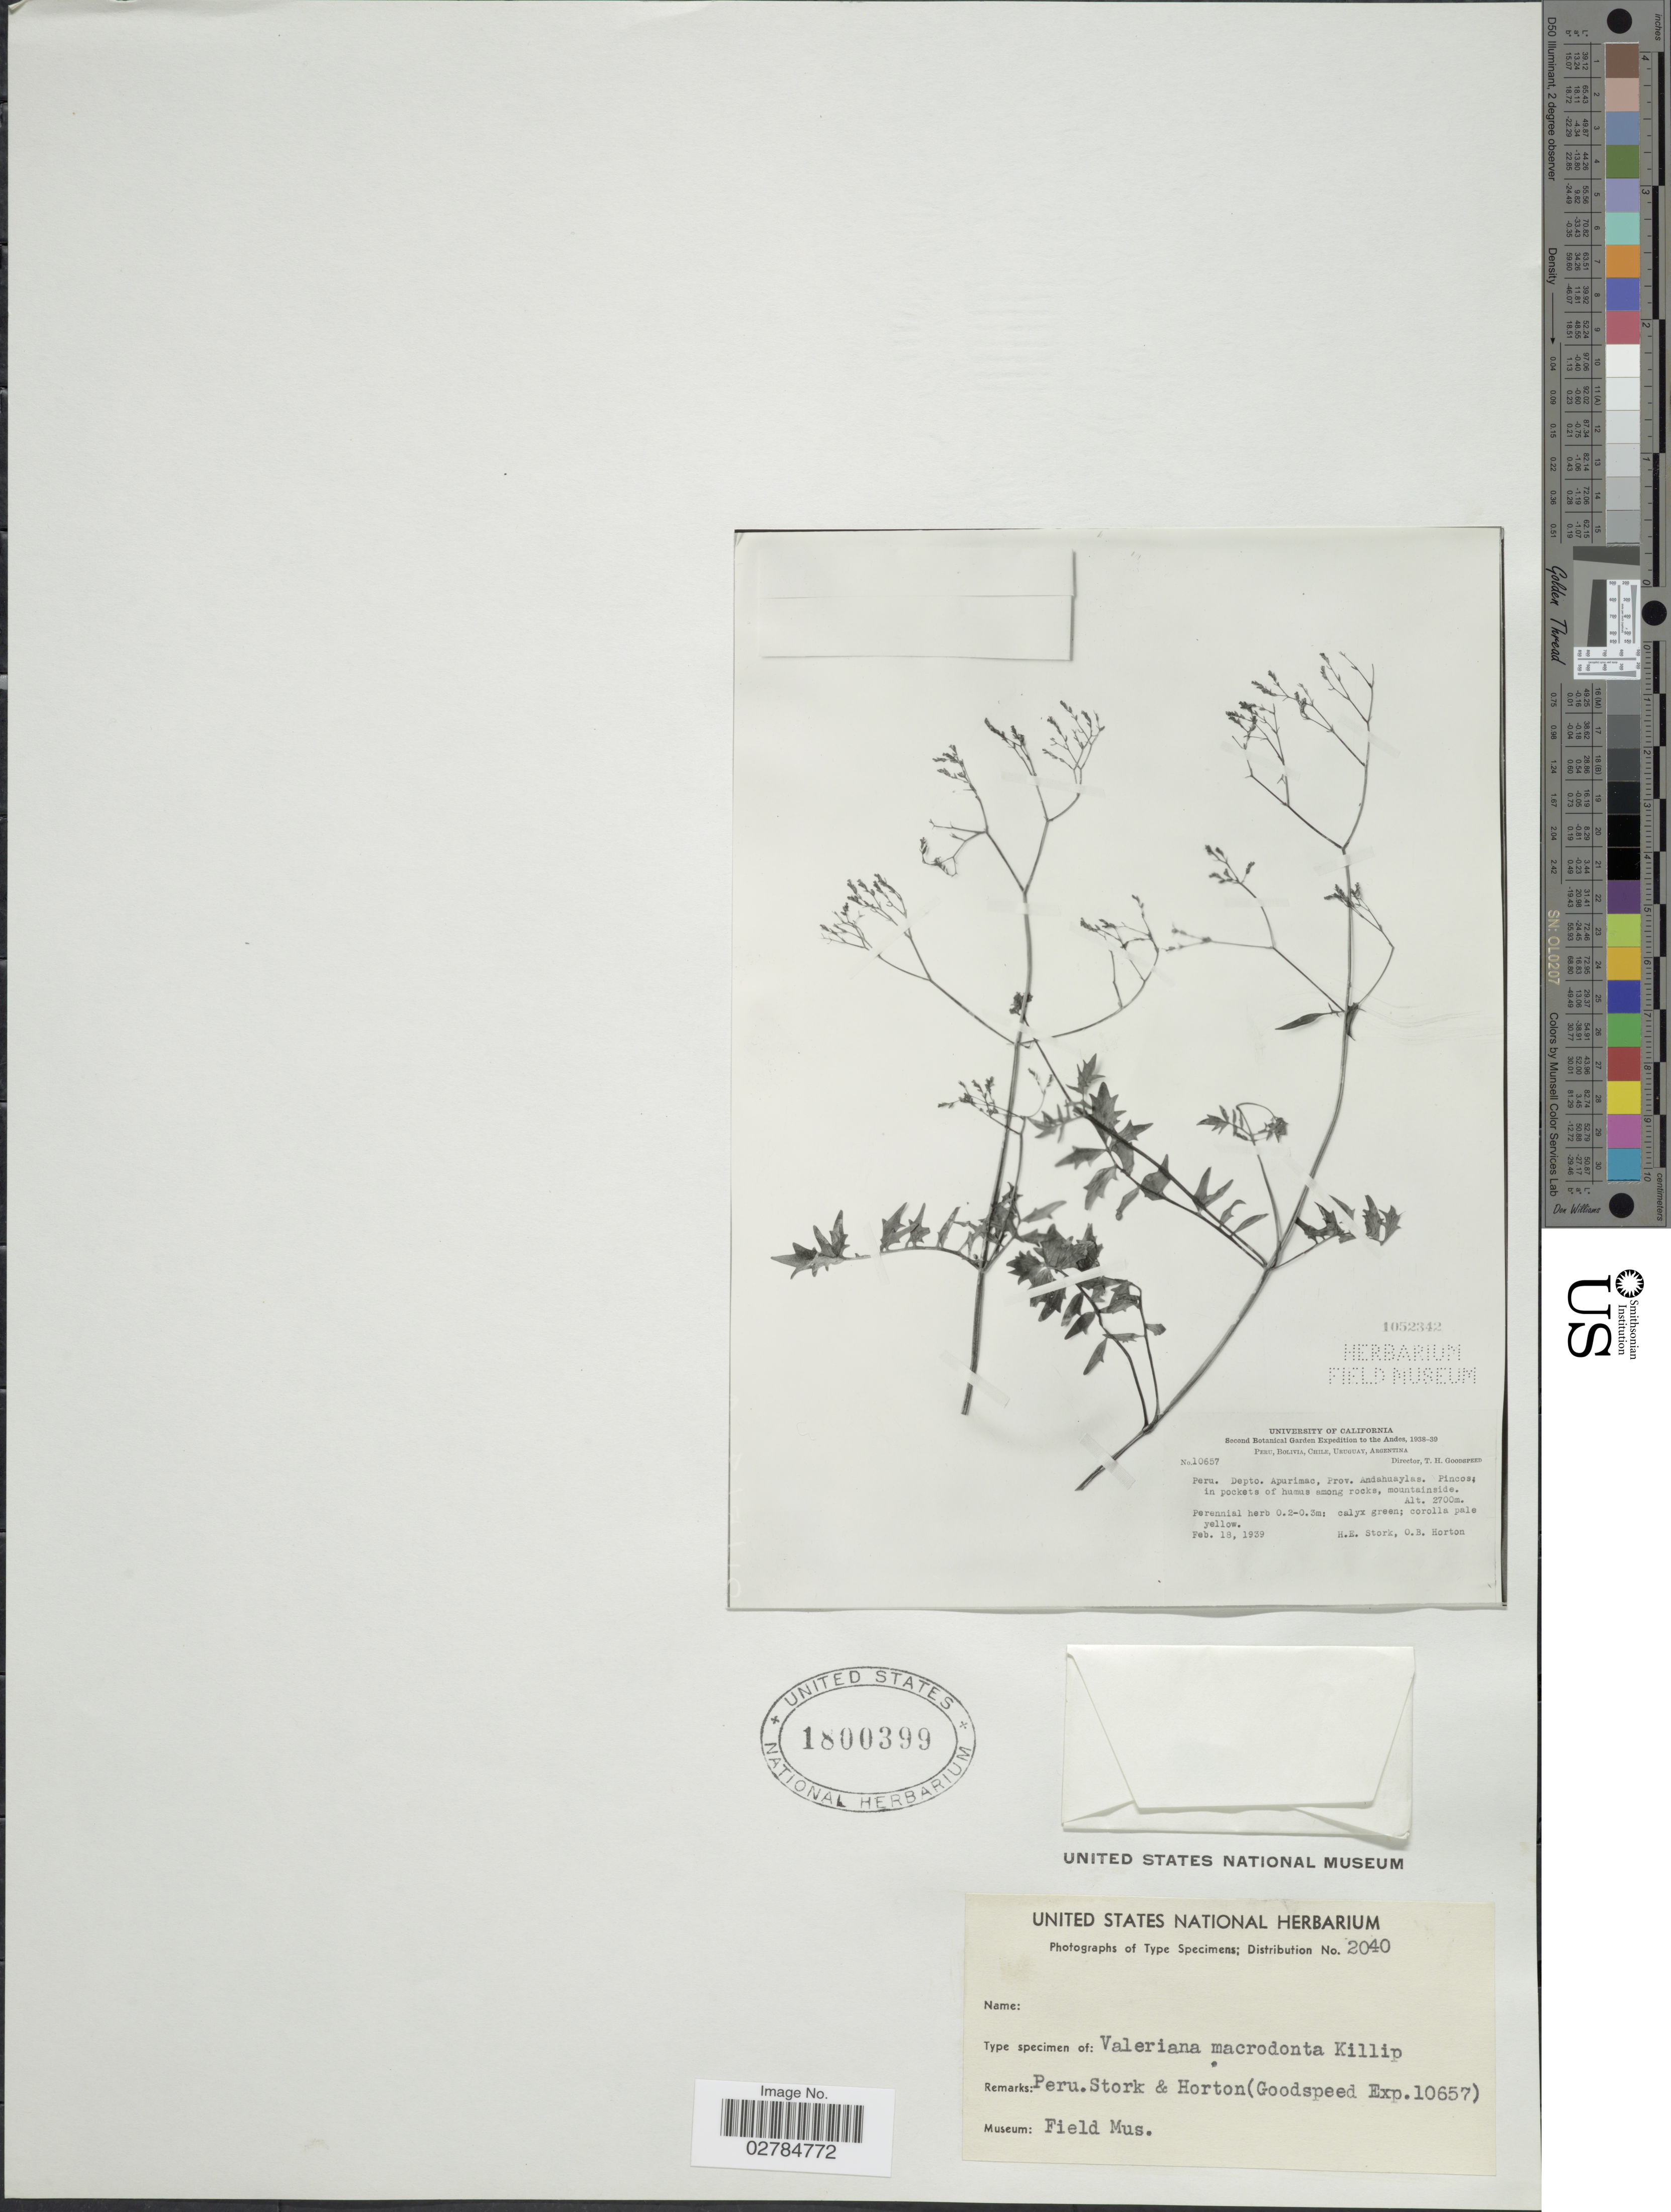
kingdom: Plantae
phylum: Tracheophyta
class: Magnoliopsida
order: Dipsacales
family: Caprifoliaceae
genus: Valeriana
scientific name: Valeriana macrodonta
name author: Killip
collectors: H. E. Stork & O. B. Horton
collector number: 10657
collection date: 1939-02-18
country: Peru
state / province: Apurímac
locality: Andes. Depto. Apurimac, Prov. Andahuaylas. Pincos.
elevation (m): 2700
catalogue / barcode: US 1800399